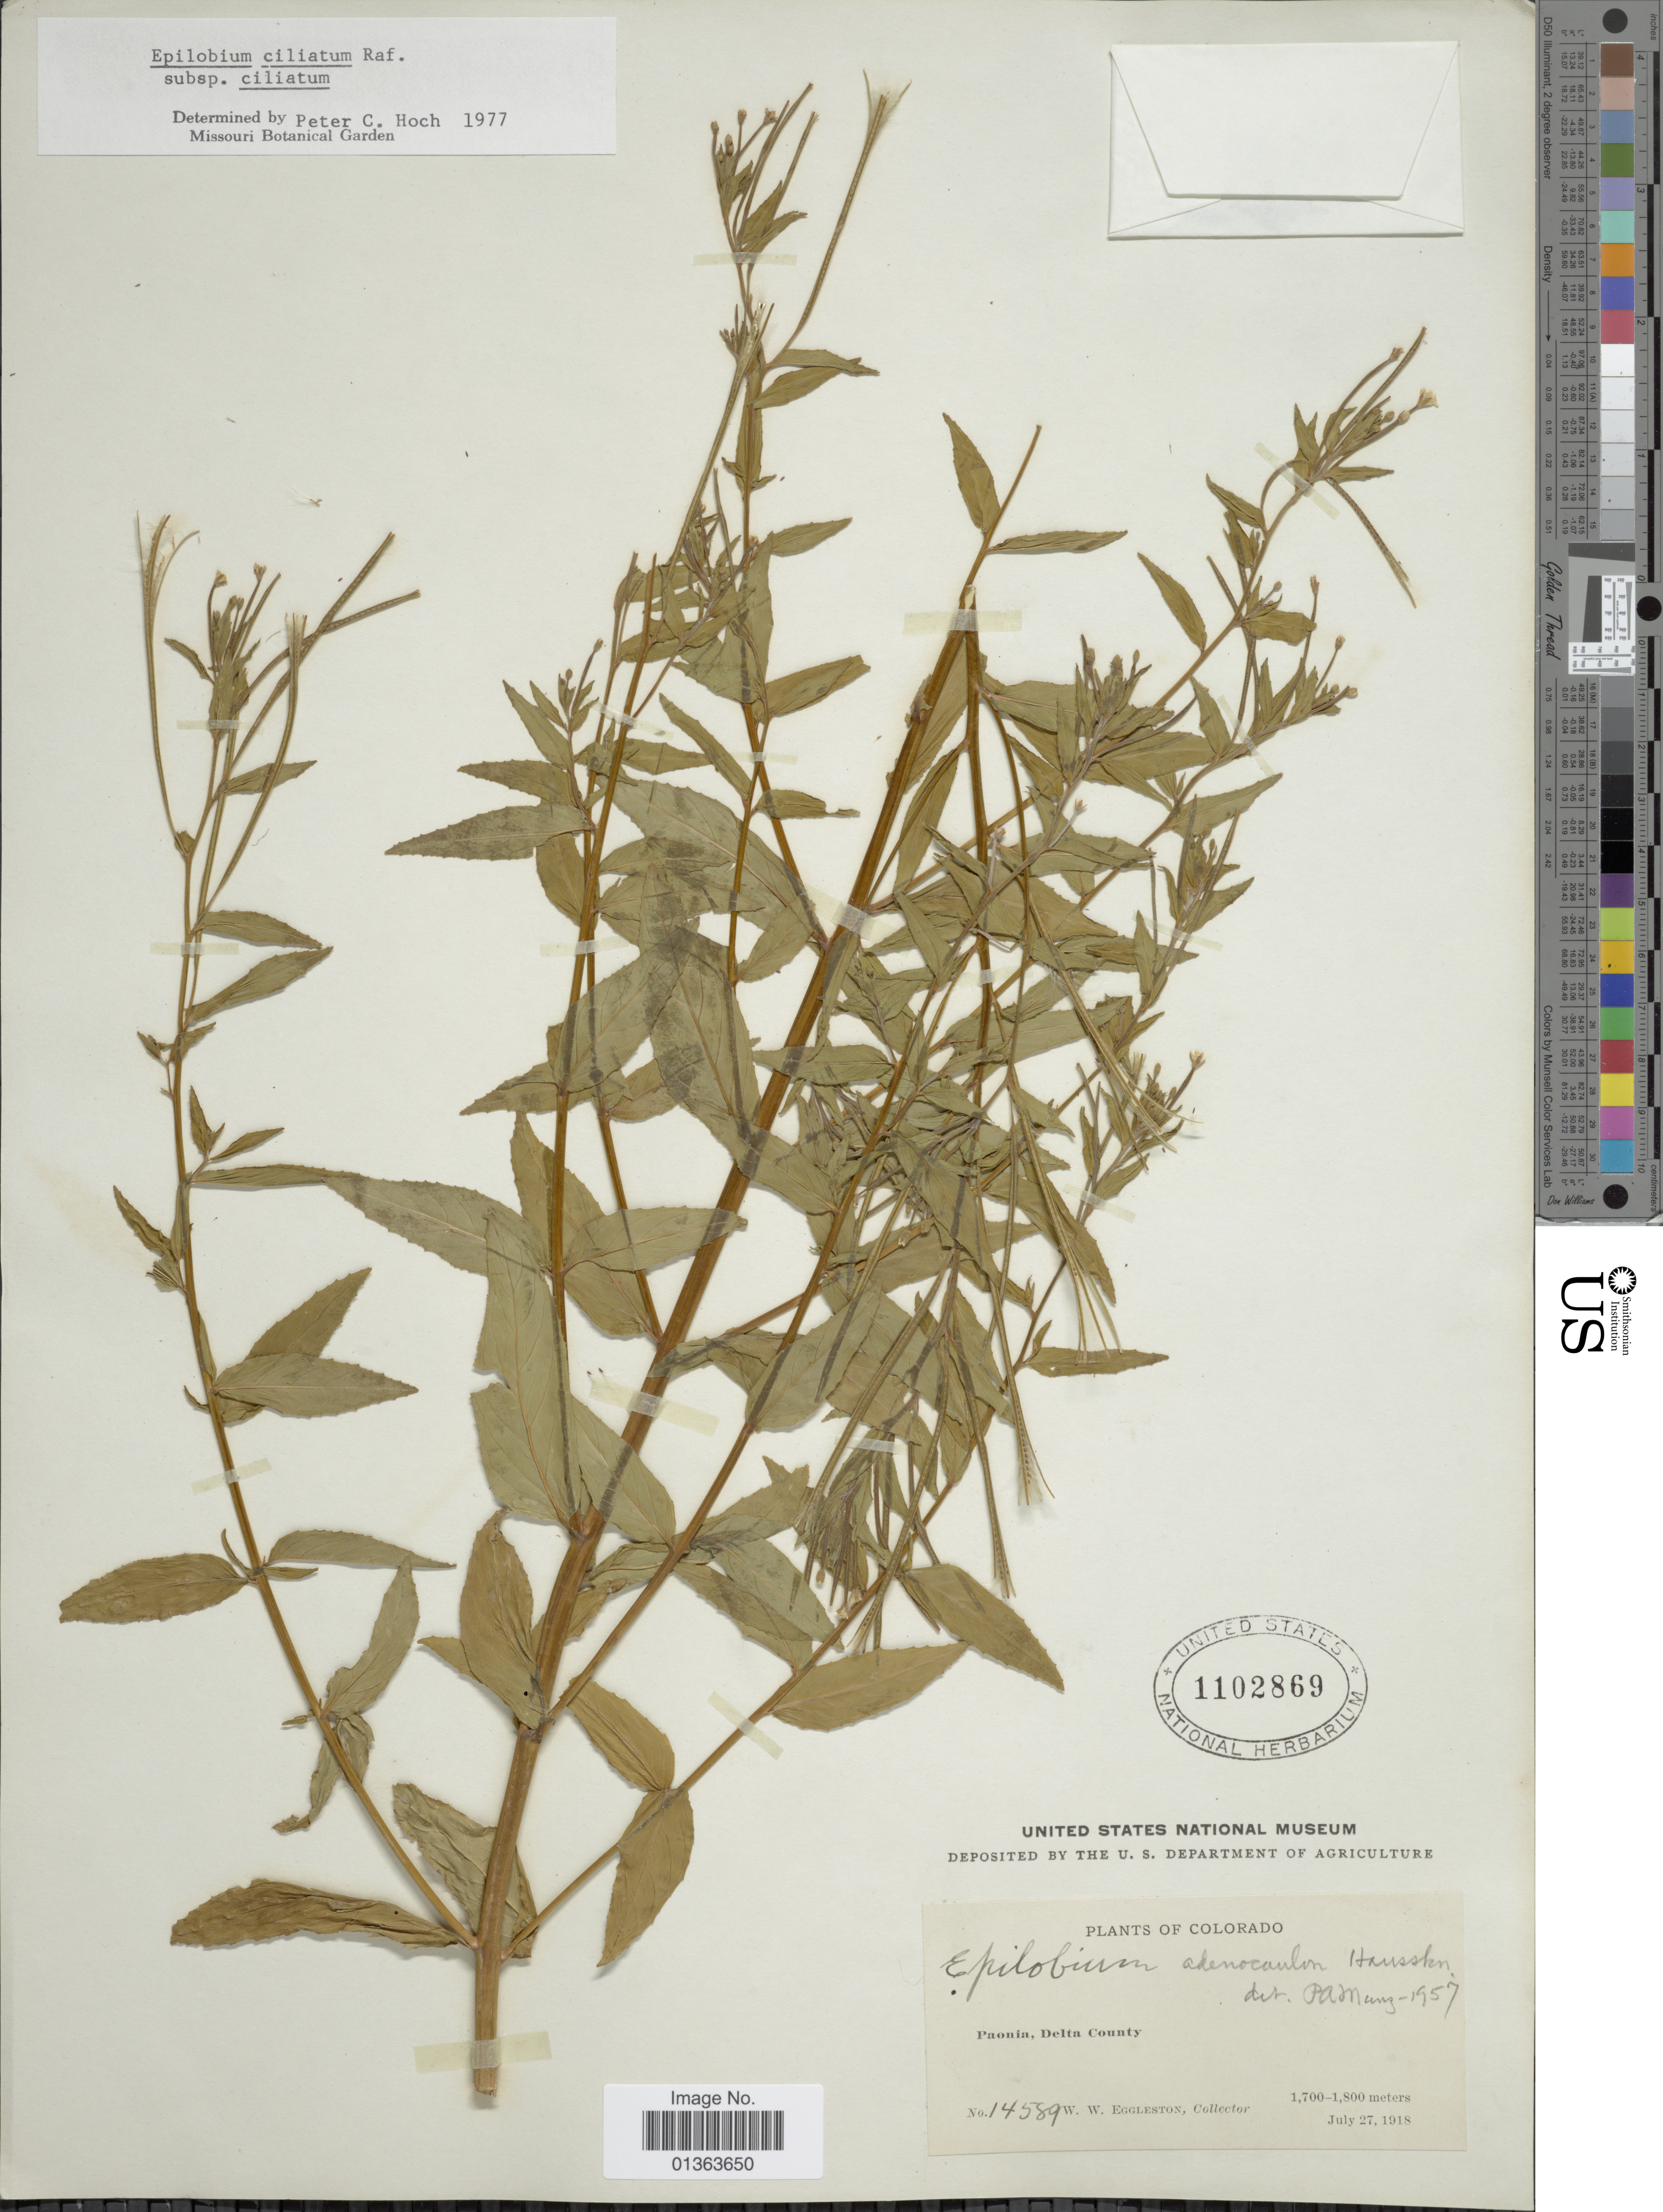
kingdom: Plantae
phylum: Tracheophyta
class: Magnoliopsida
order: Myrtales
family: Onagraceae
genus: Epilobium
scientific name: Epilobium ciliatum subsp. ciliatum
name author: Raf.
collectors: W. W. Eggleston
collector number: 14589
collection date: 1918-07-27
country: United States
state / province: Colorado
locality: Paonia, Delta County.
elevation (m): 1700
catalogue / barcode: US 1102869